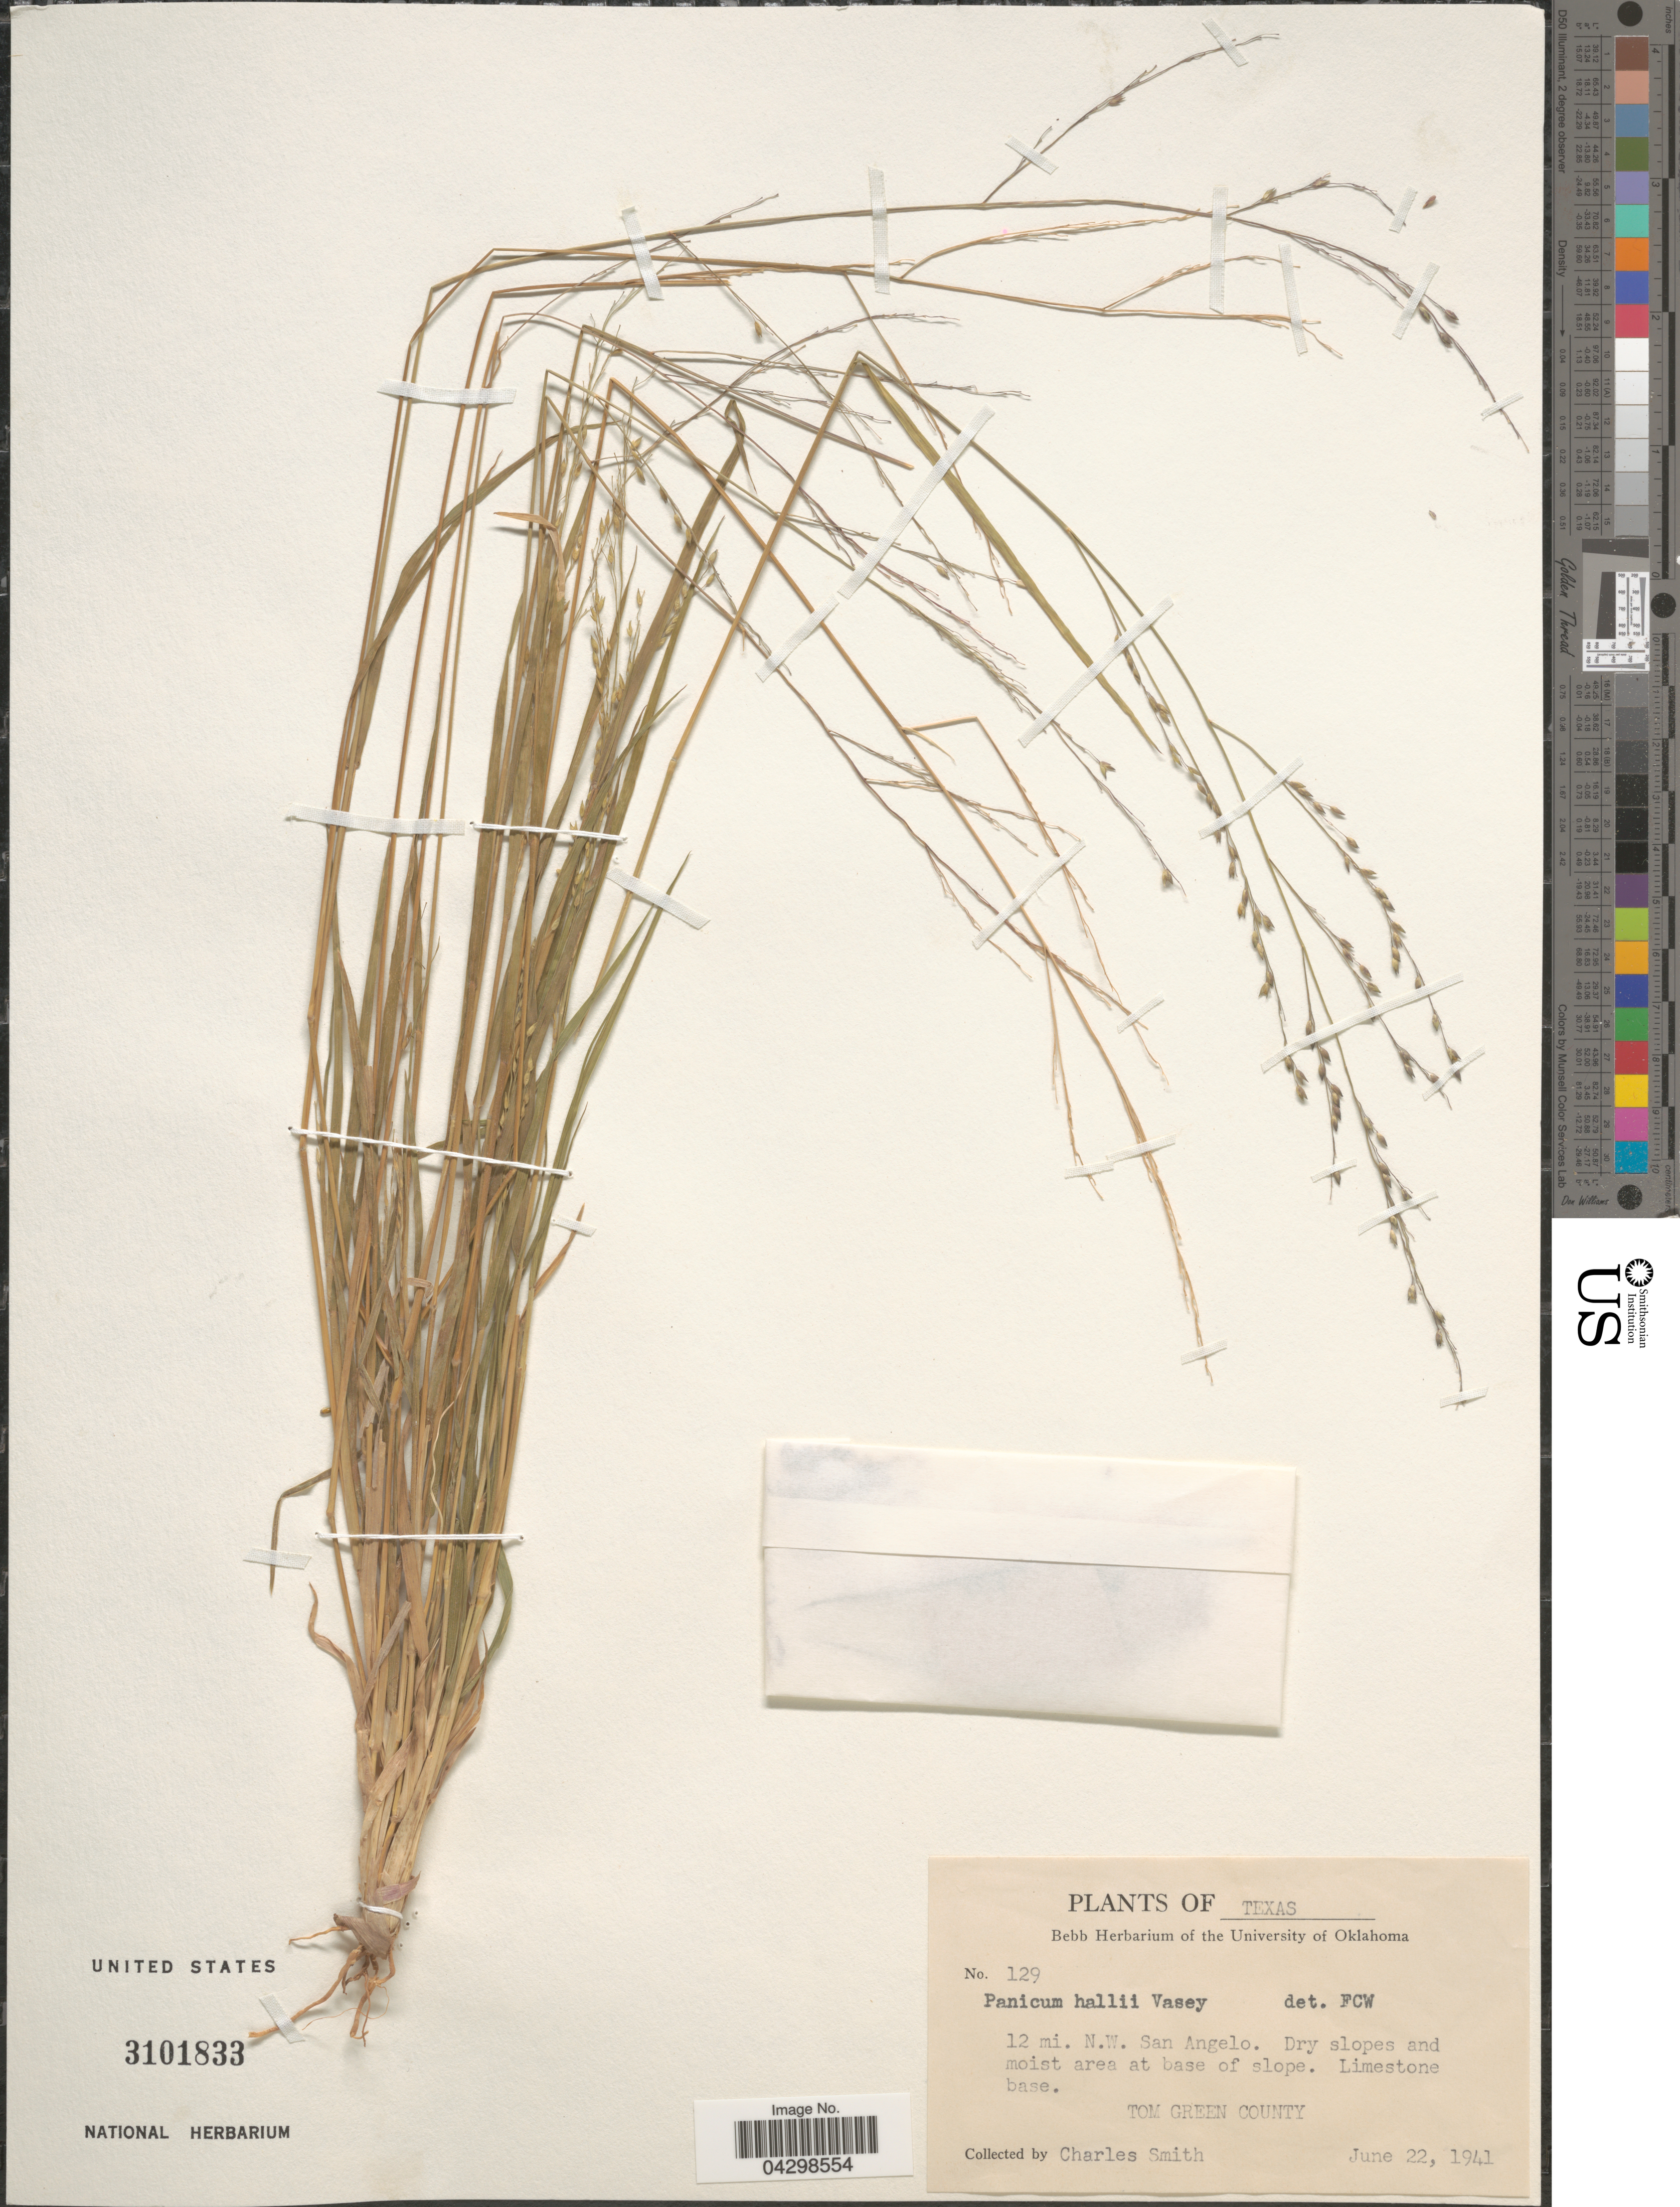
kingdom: Plantae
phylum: Tracheophyta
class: Liliopsida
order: Poales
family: Poaceae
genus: Panicum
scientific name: Panicum hallii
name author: Vasey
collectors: C. Smith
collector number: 129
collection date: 1941-06-22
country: United States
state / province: Texas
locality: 12 mi. N.W. San Angelo. Dry slopes and moist area at base of slope. Tom Green County.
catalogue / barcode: US 3101833